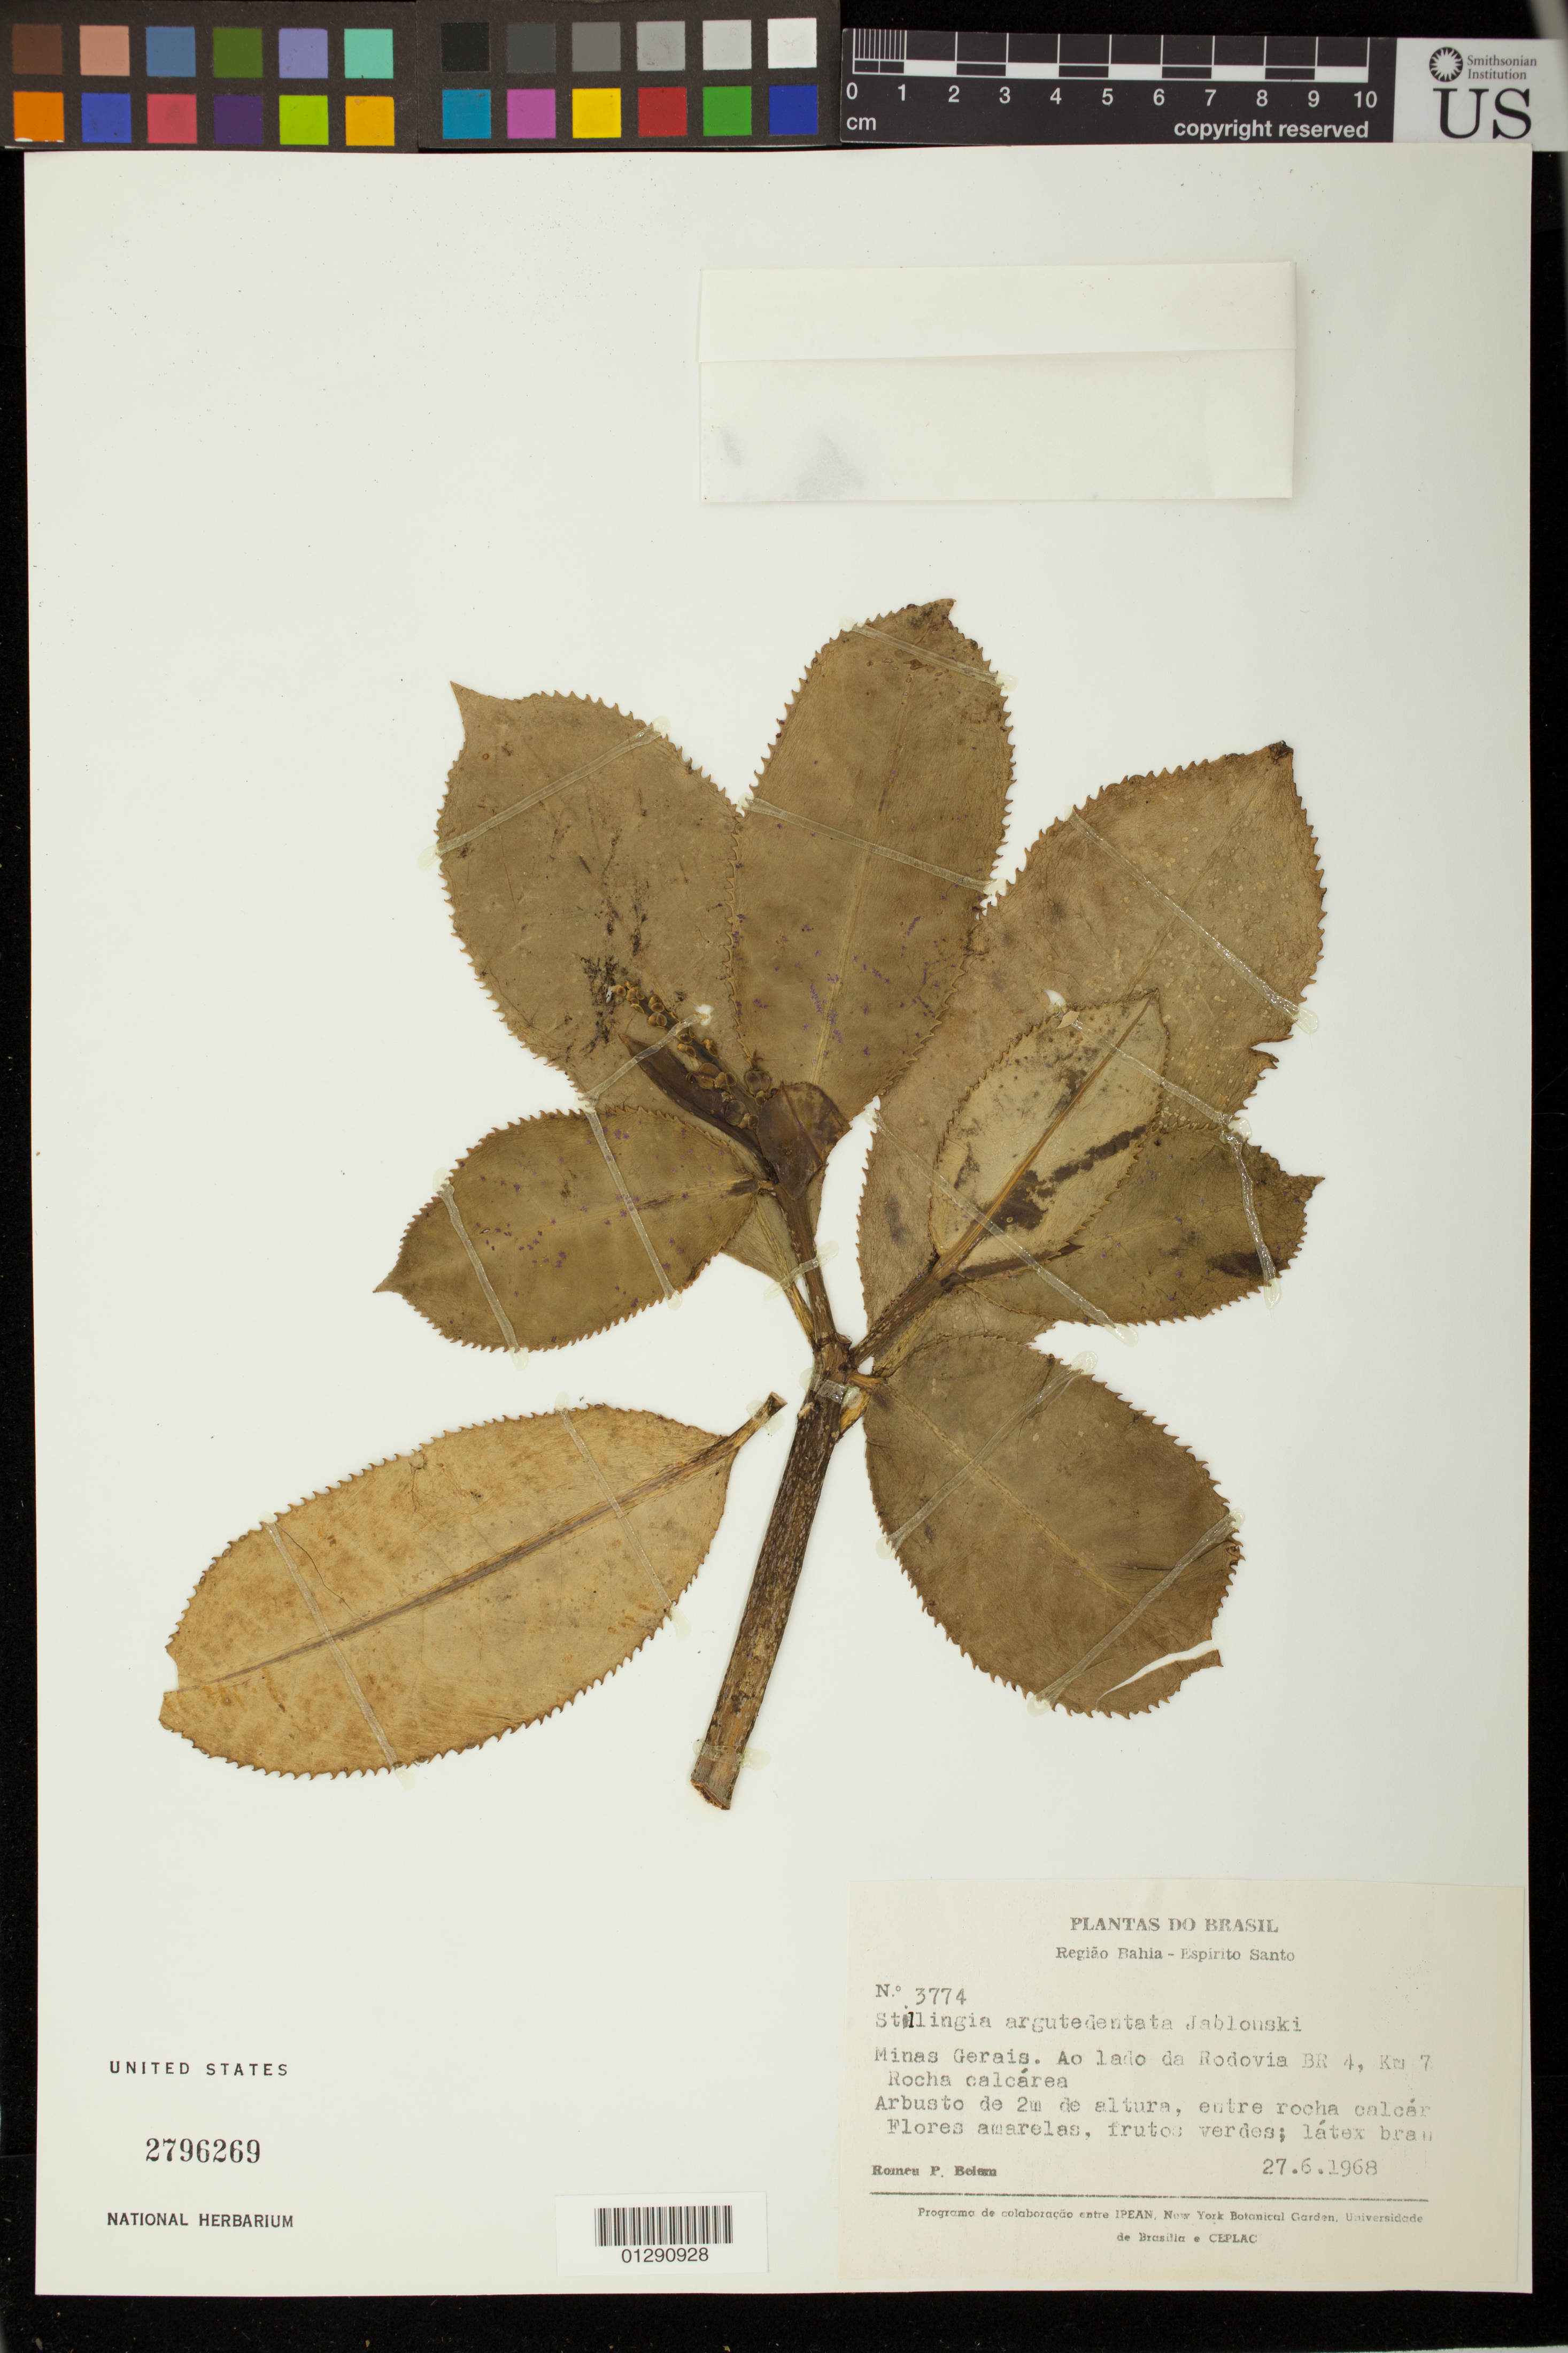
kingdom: Plantae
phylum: Tracheophyta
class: Magnoliopsida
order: Malpighiales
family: Euphorbiaceae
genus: Stillingia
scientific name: Stillingia argutedentata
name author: Jabl.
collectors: R. P. Belém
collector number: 3774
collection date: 1968-06-27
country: Brazil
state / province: Bahia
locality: Ao lado da Rodovia BR 4, km 777.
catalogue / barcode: US 2796269